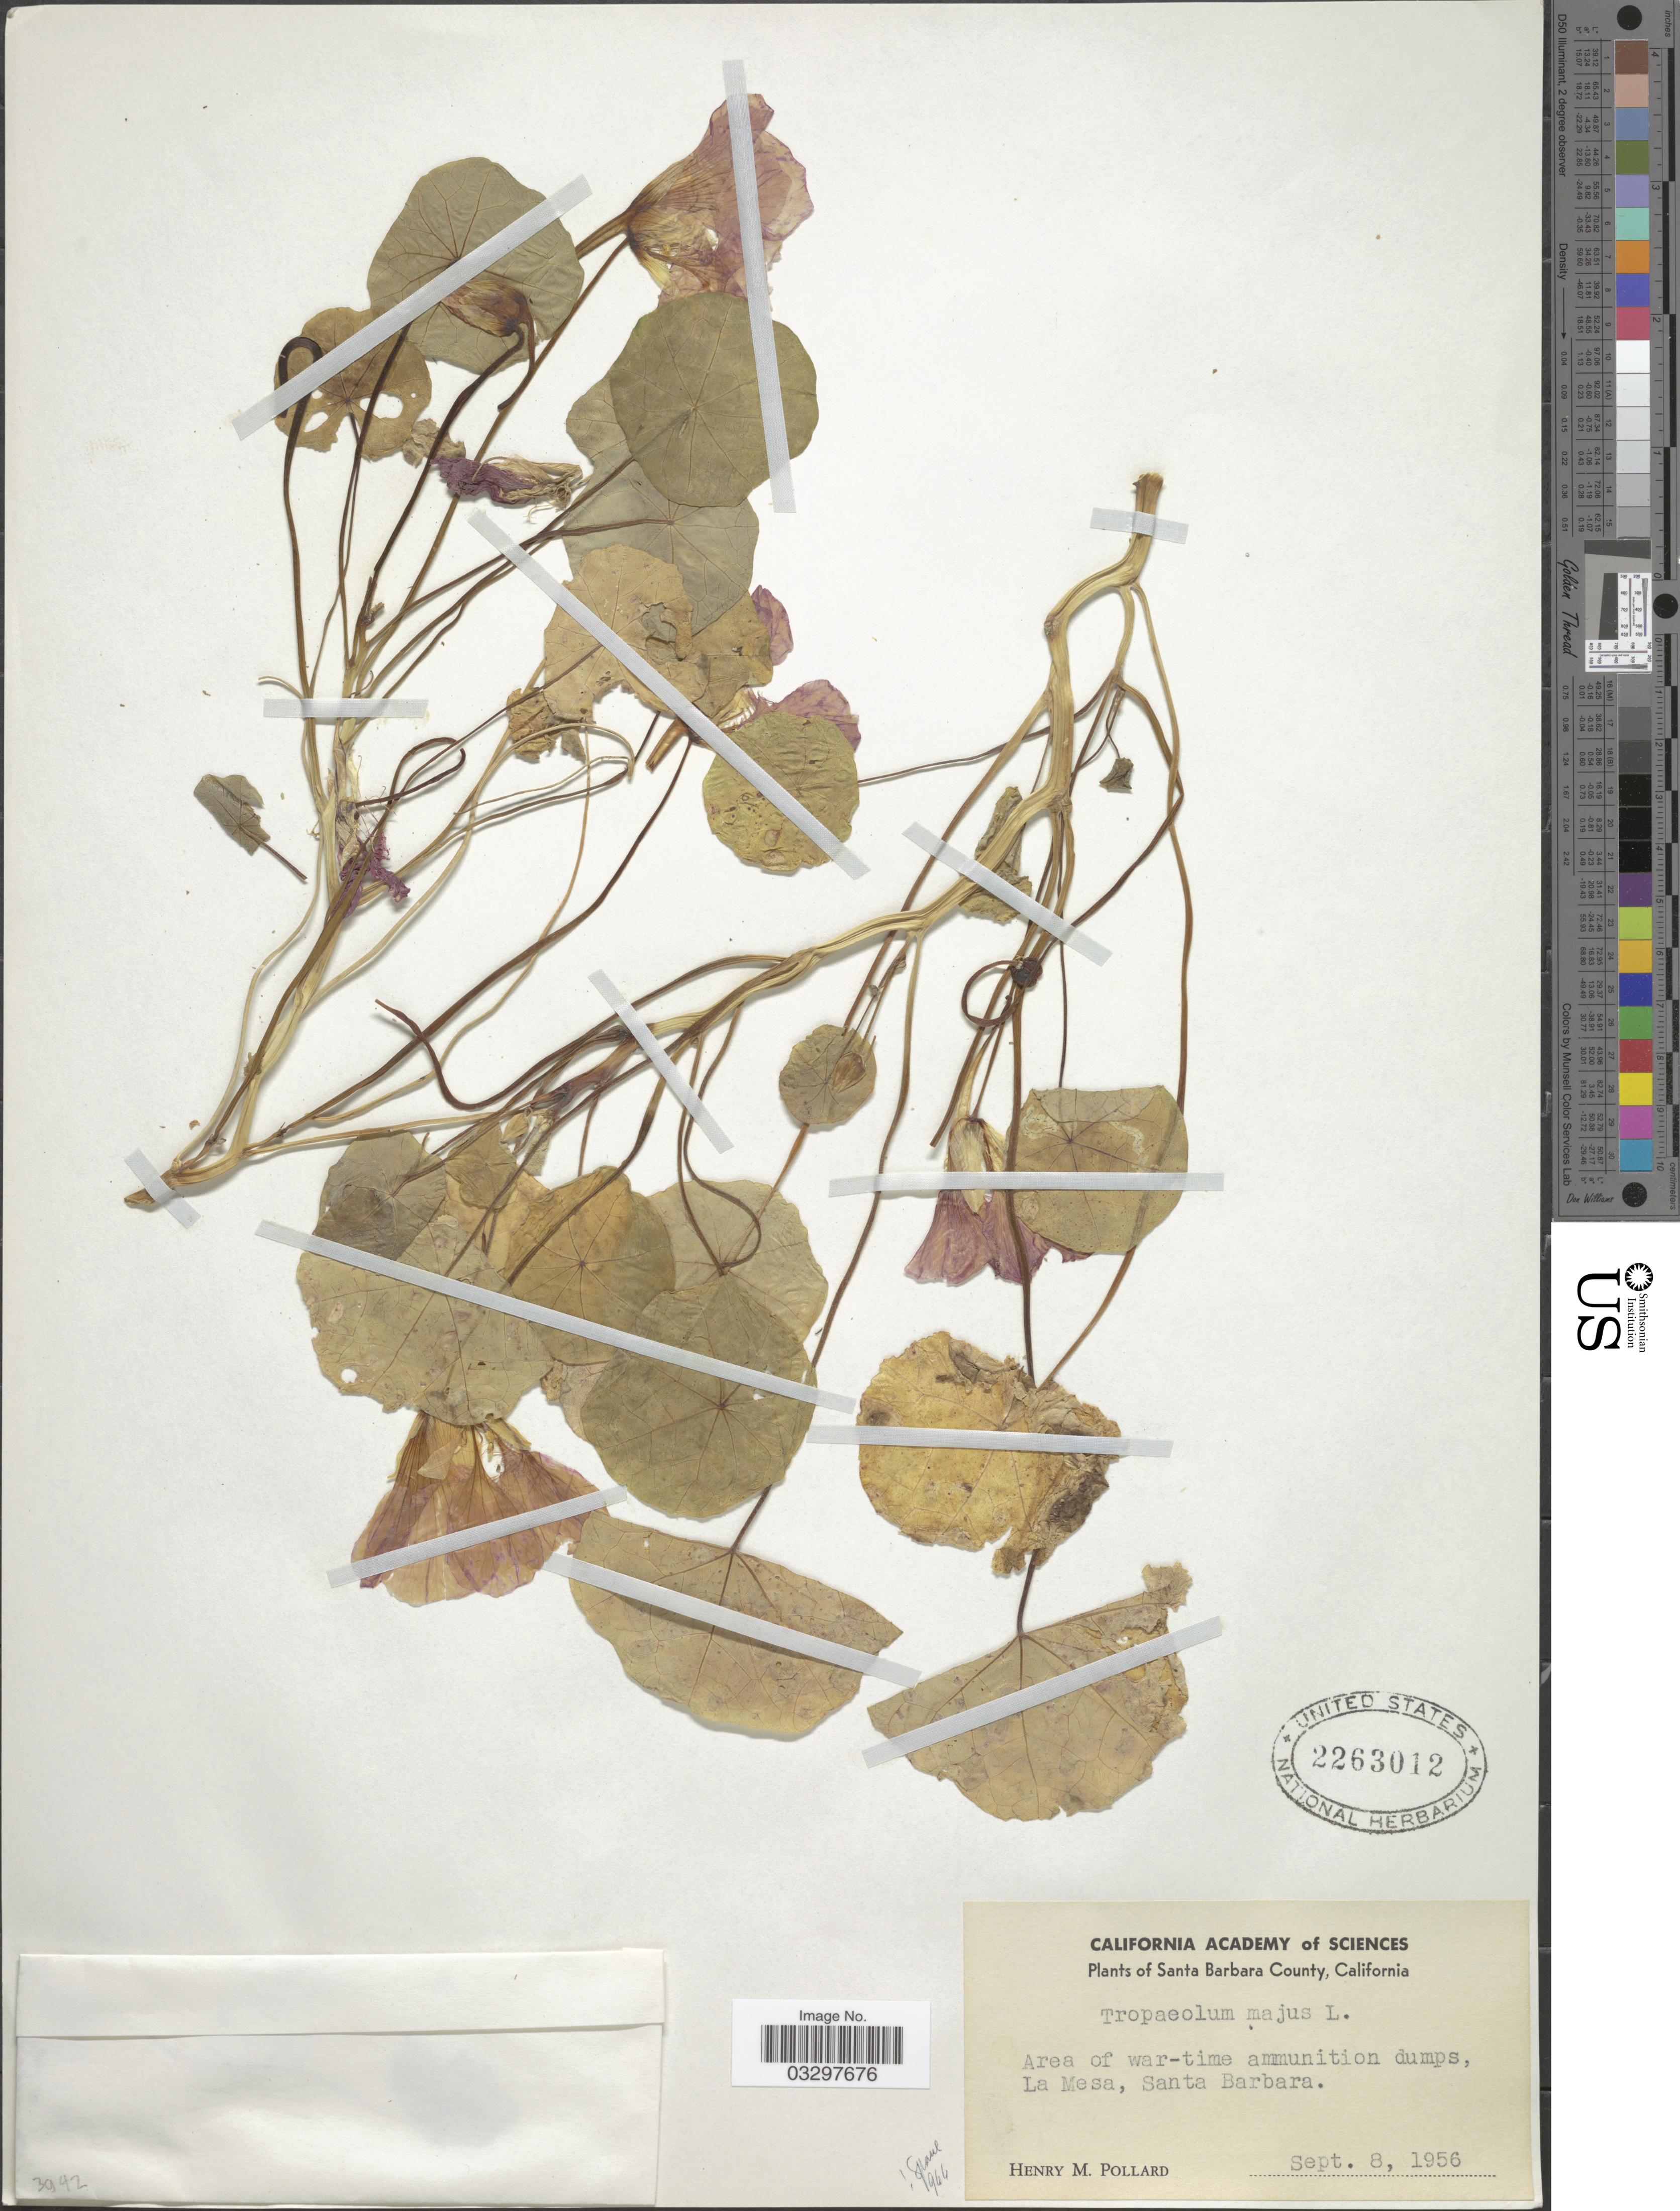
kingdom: Plantae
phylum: Tracheophyta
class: Magnoliopsida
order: Brassicales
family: Tropaeolaceae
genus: Tropaeolum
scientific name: Tropaeolum majus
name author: L.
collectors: H. M. Pollard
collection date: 1956-09-08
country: United States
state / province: California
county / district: Santa Barbara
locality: Santa Barbara County. Area of war-time ammunition dumps, La Mesa, Santa Barbara.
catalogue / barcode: US 2263012